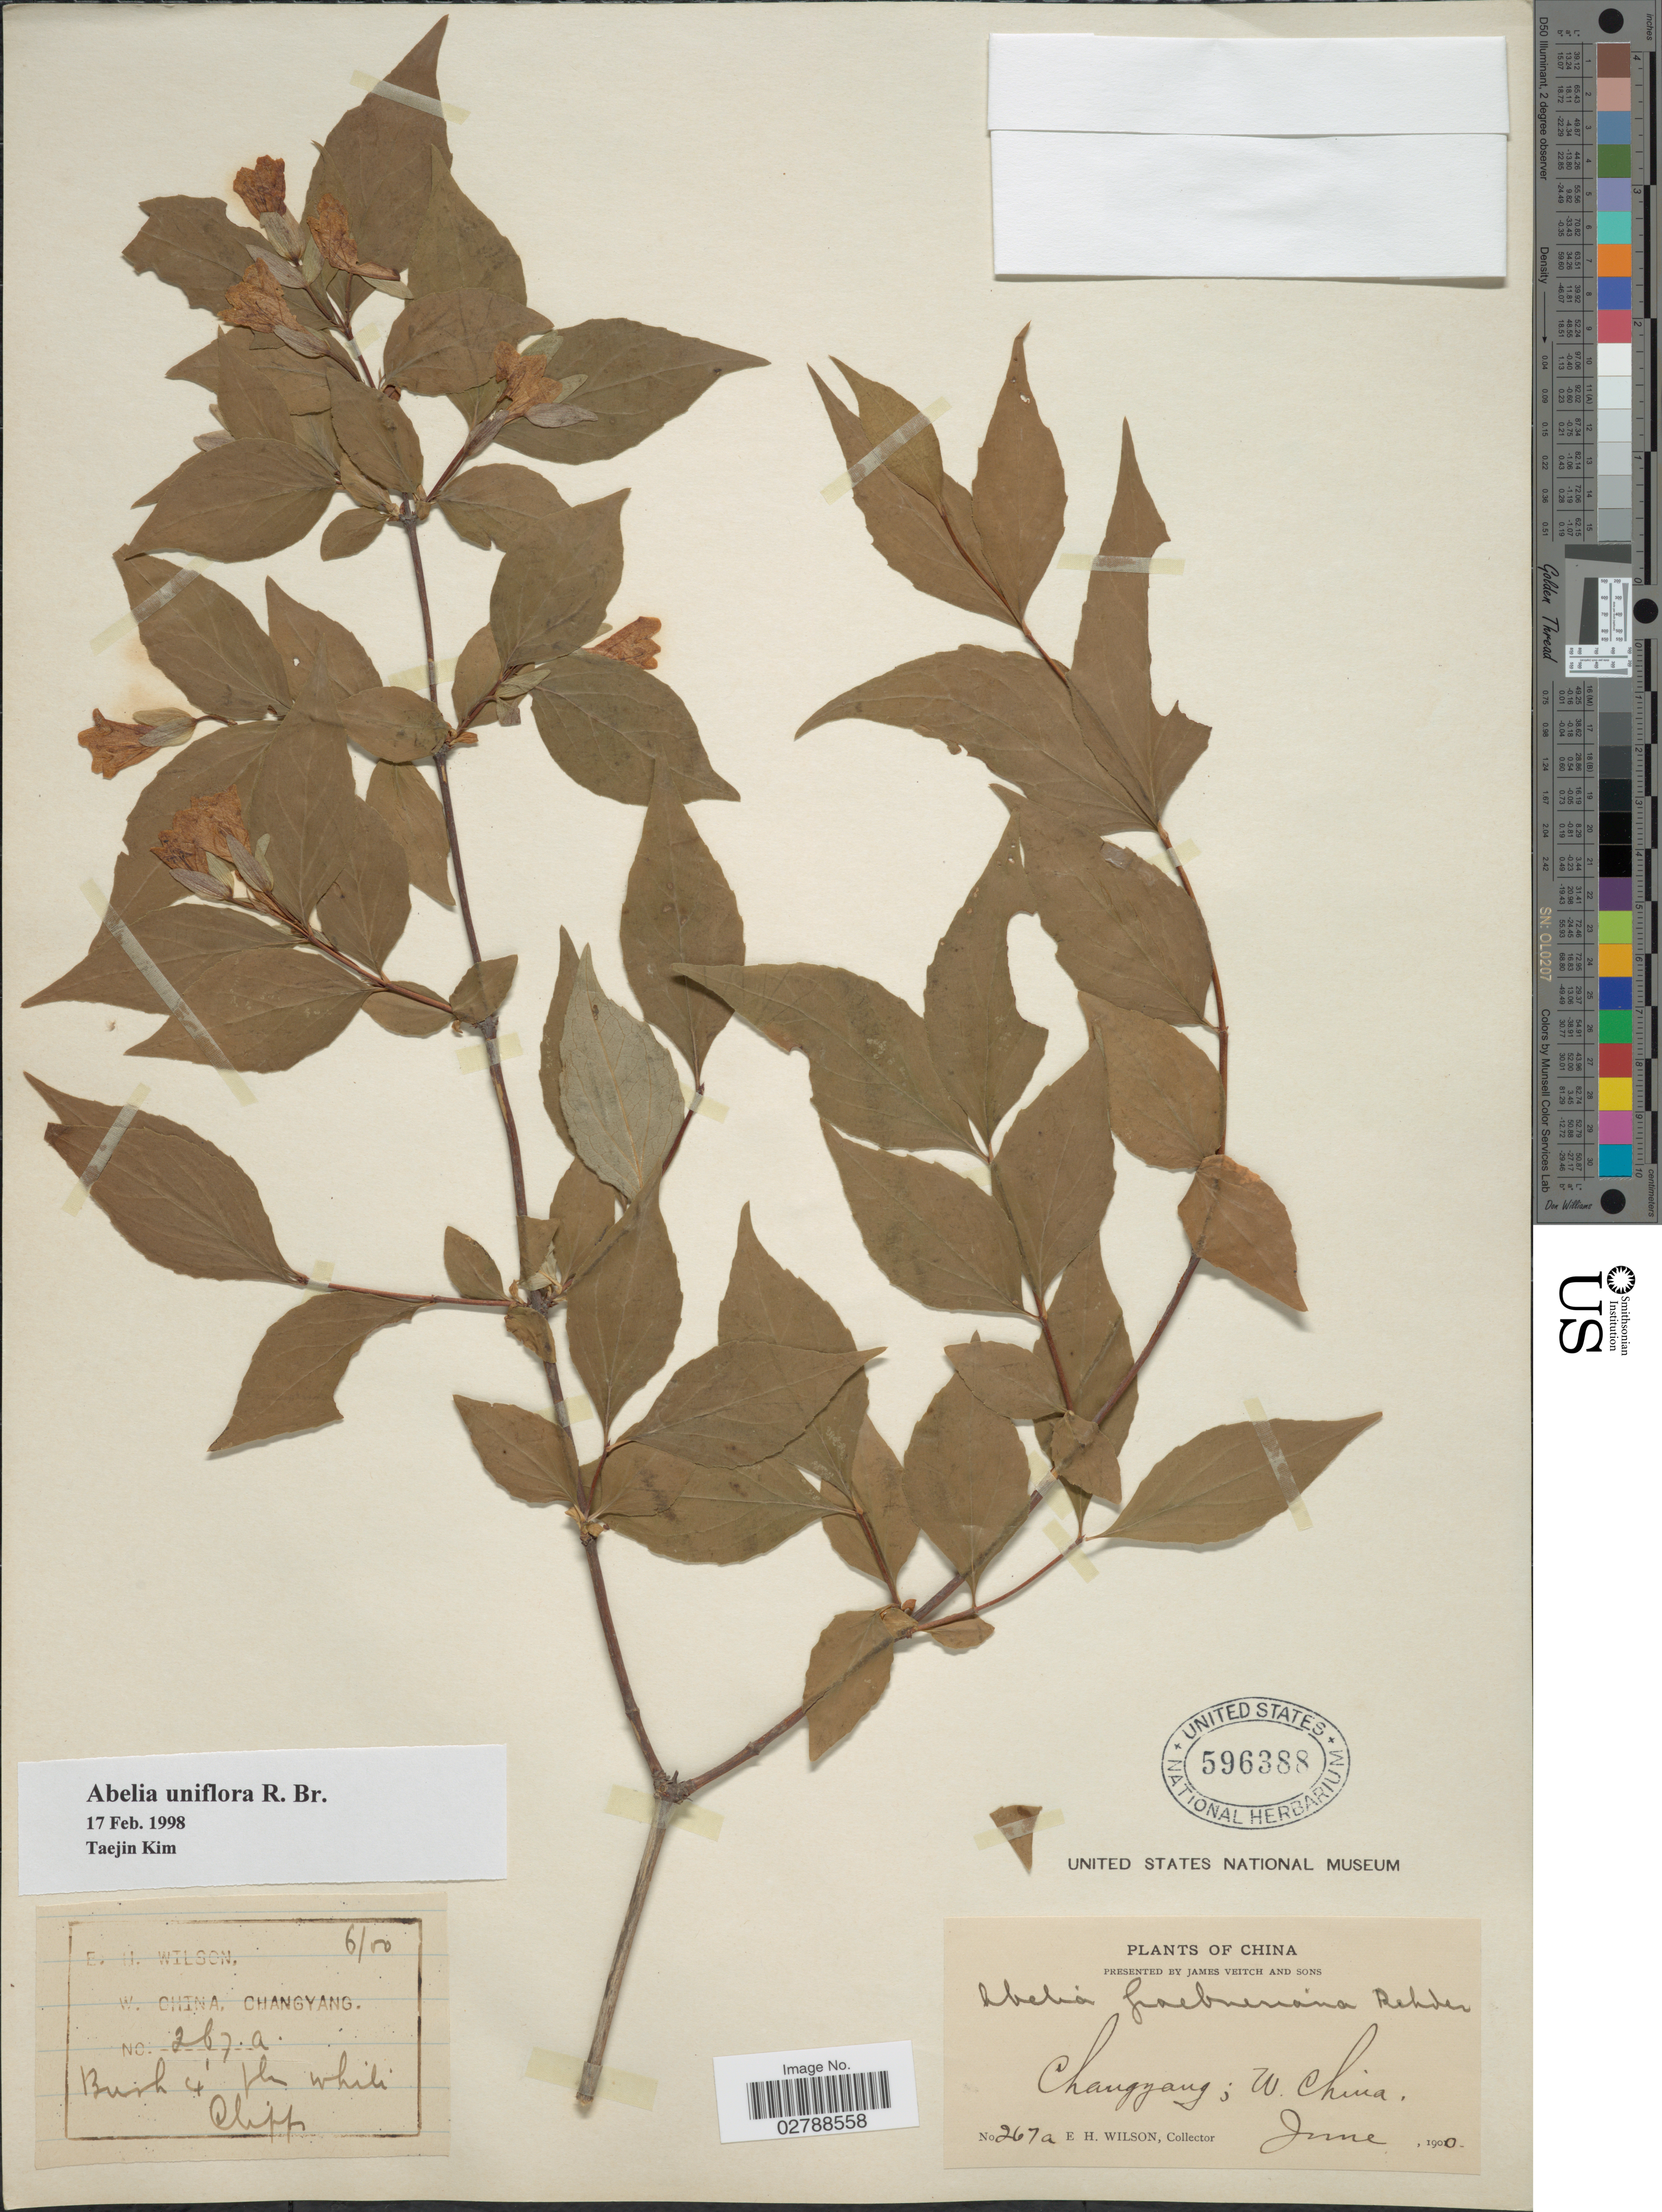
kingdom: Plantae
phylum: Tracheophyta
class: Magnoliopsida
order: Dipsacales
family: Caprifoliaceae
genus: Abelia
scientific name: Abelia uniflora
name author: R. Br.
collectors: E. Wilson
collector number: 267a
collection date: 1900-06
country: China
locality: Changyang; W. China.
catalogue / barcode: US 296388